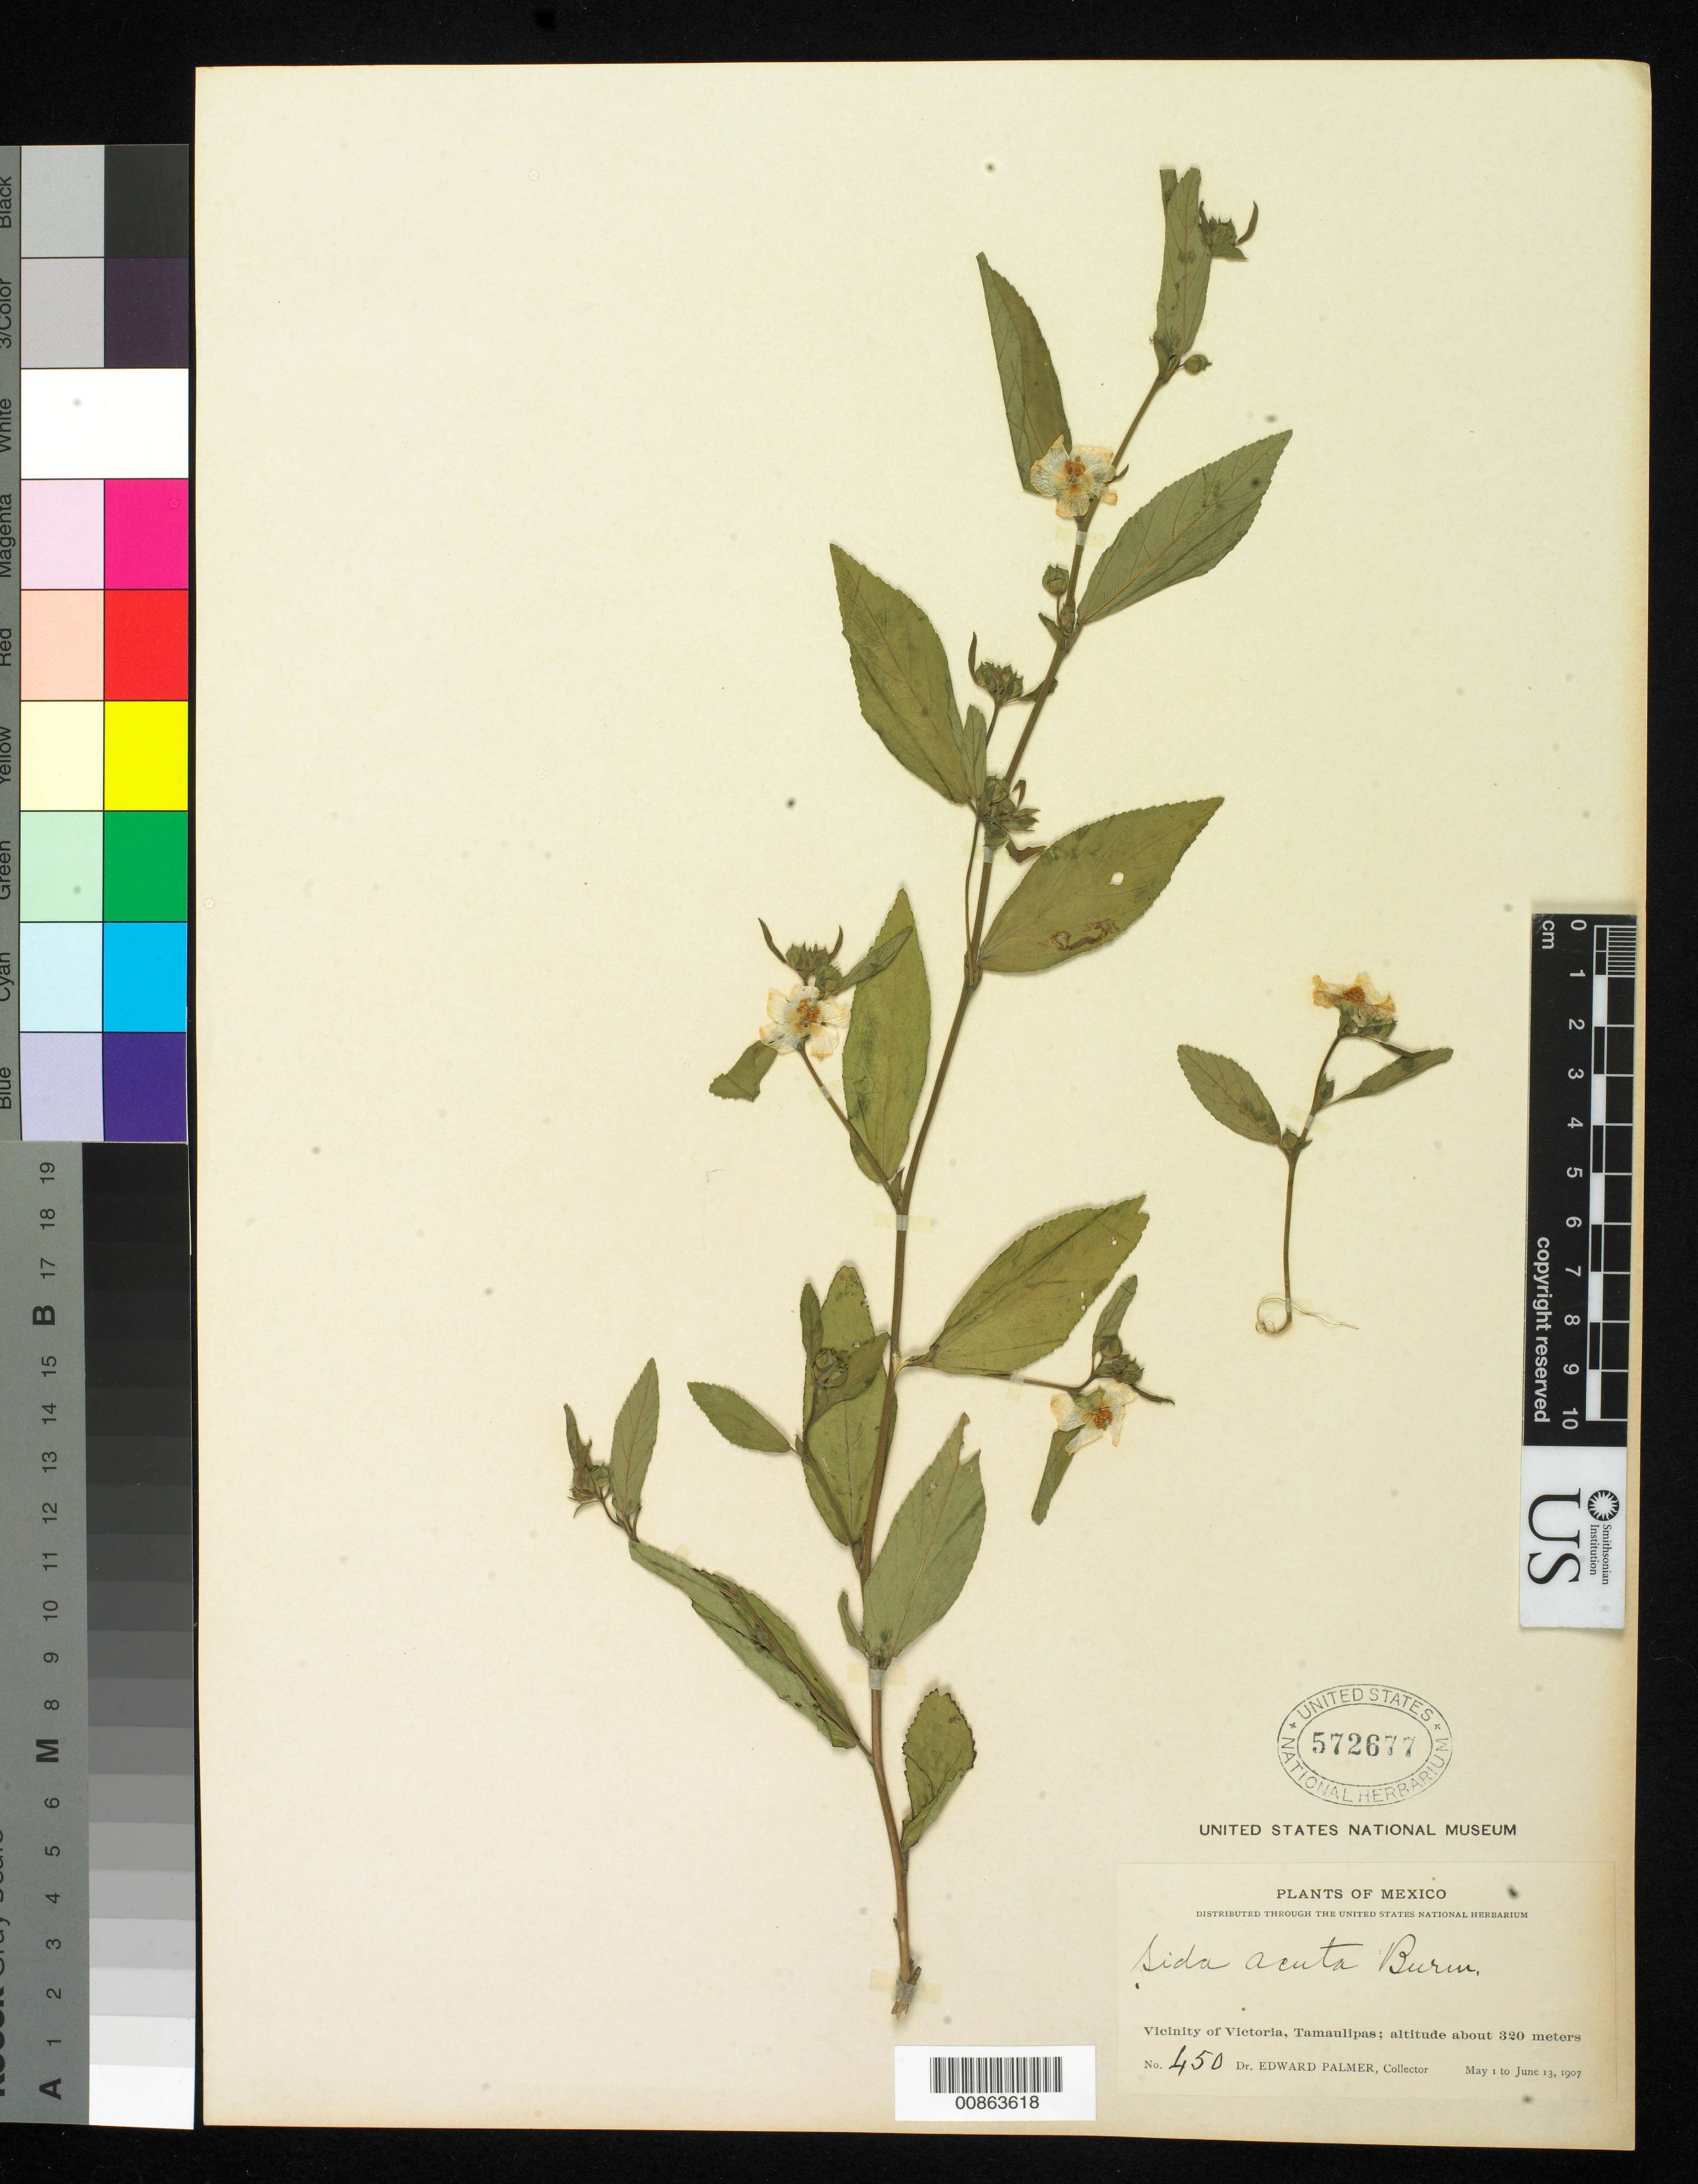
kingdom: Plantae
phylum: Tracheophyta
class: Magnoliopsida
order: Malvales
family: Malvaceae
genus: Sida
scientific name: Sida acuta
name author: Burm. f.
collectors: E. Palmer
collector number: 450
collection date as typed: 01 May 1907 to 13 Jun 1907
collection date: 1907-05-01/1907-06-13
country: Mexico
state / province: Tamaulipas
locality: Vicinity of Victoria.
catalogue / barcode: US 572677